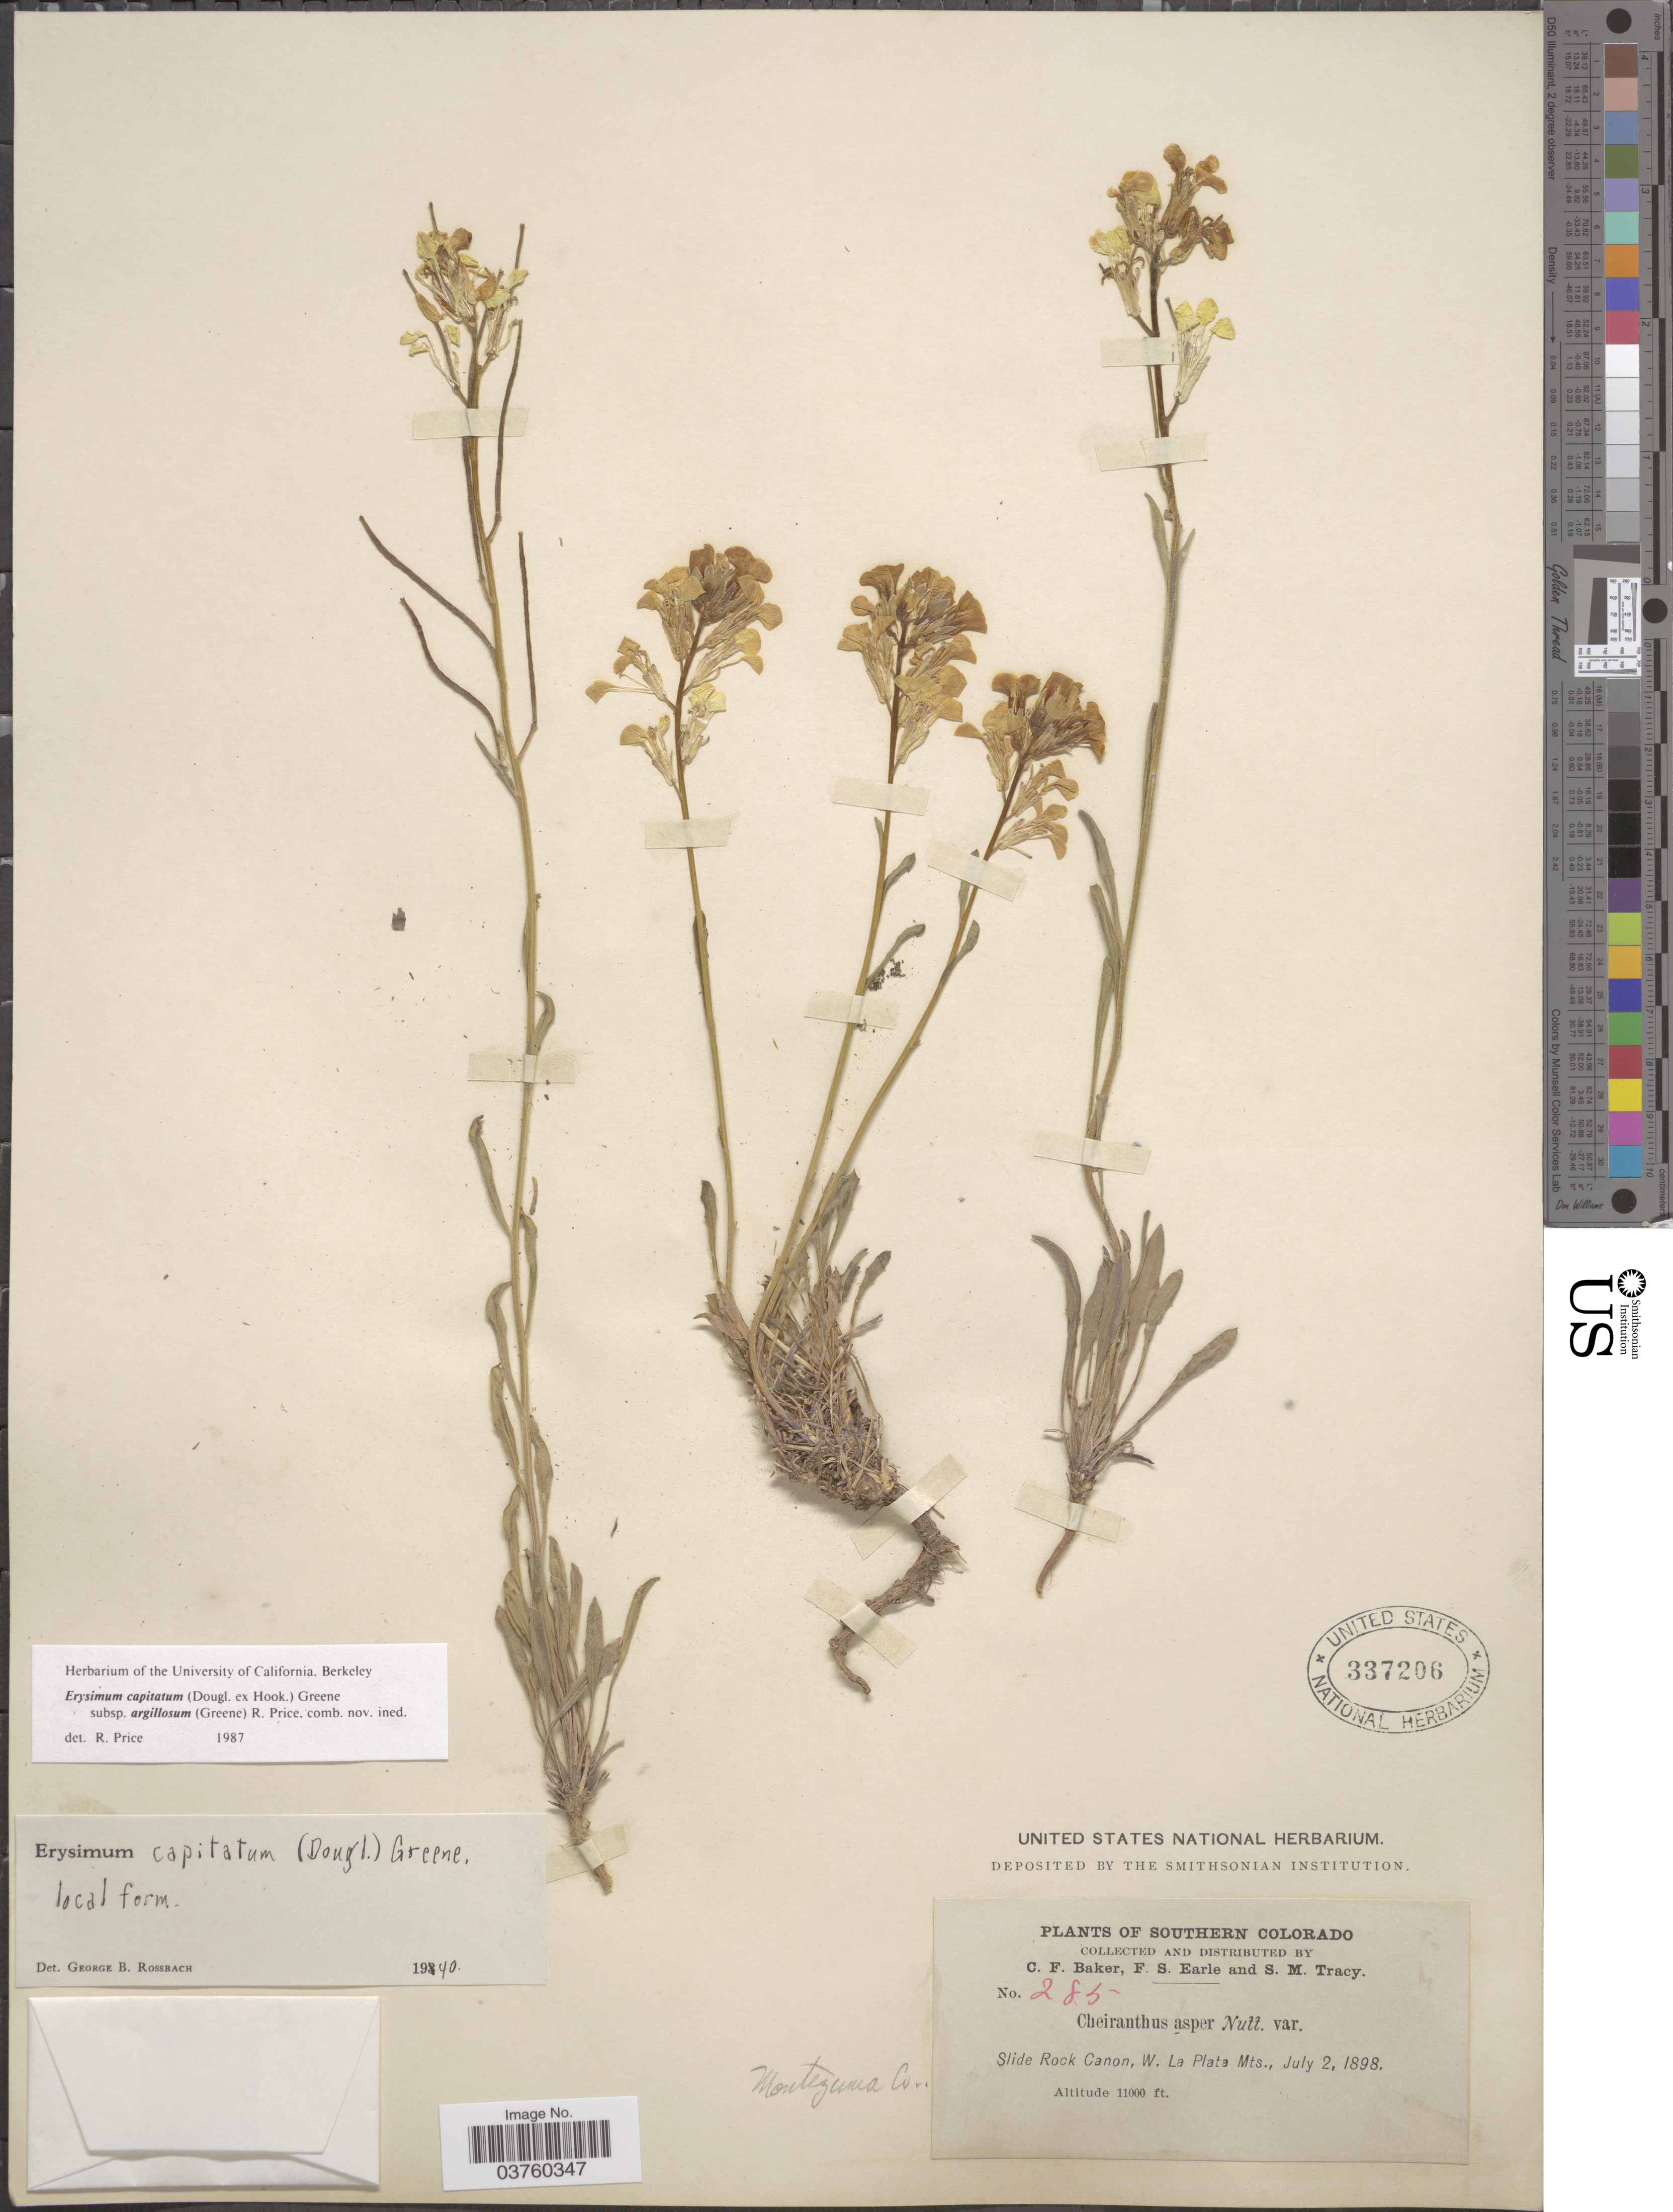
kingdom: Plantae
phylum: Tracheophyta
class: Magnoliopsida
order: Brassicales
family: Brassicaceae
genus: Erysimum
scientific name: Erysimum capitatum var. argillosum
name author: (Greene) R.J. Davis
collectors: C. F. Baker, F. S. Earle & S. M. Tracy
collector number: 285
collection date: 1898-07-02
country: United States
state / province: Colorado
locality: Southern Colorado. Slide Rock Canon, W. La Plata Mts. Montezuma Co.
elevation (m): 3353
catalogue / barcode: US 337206